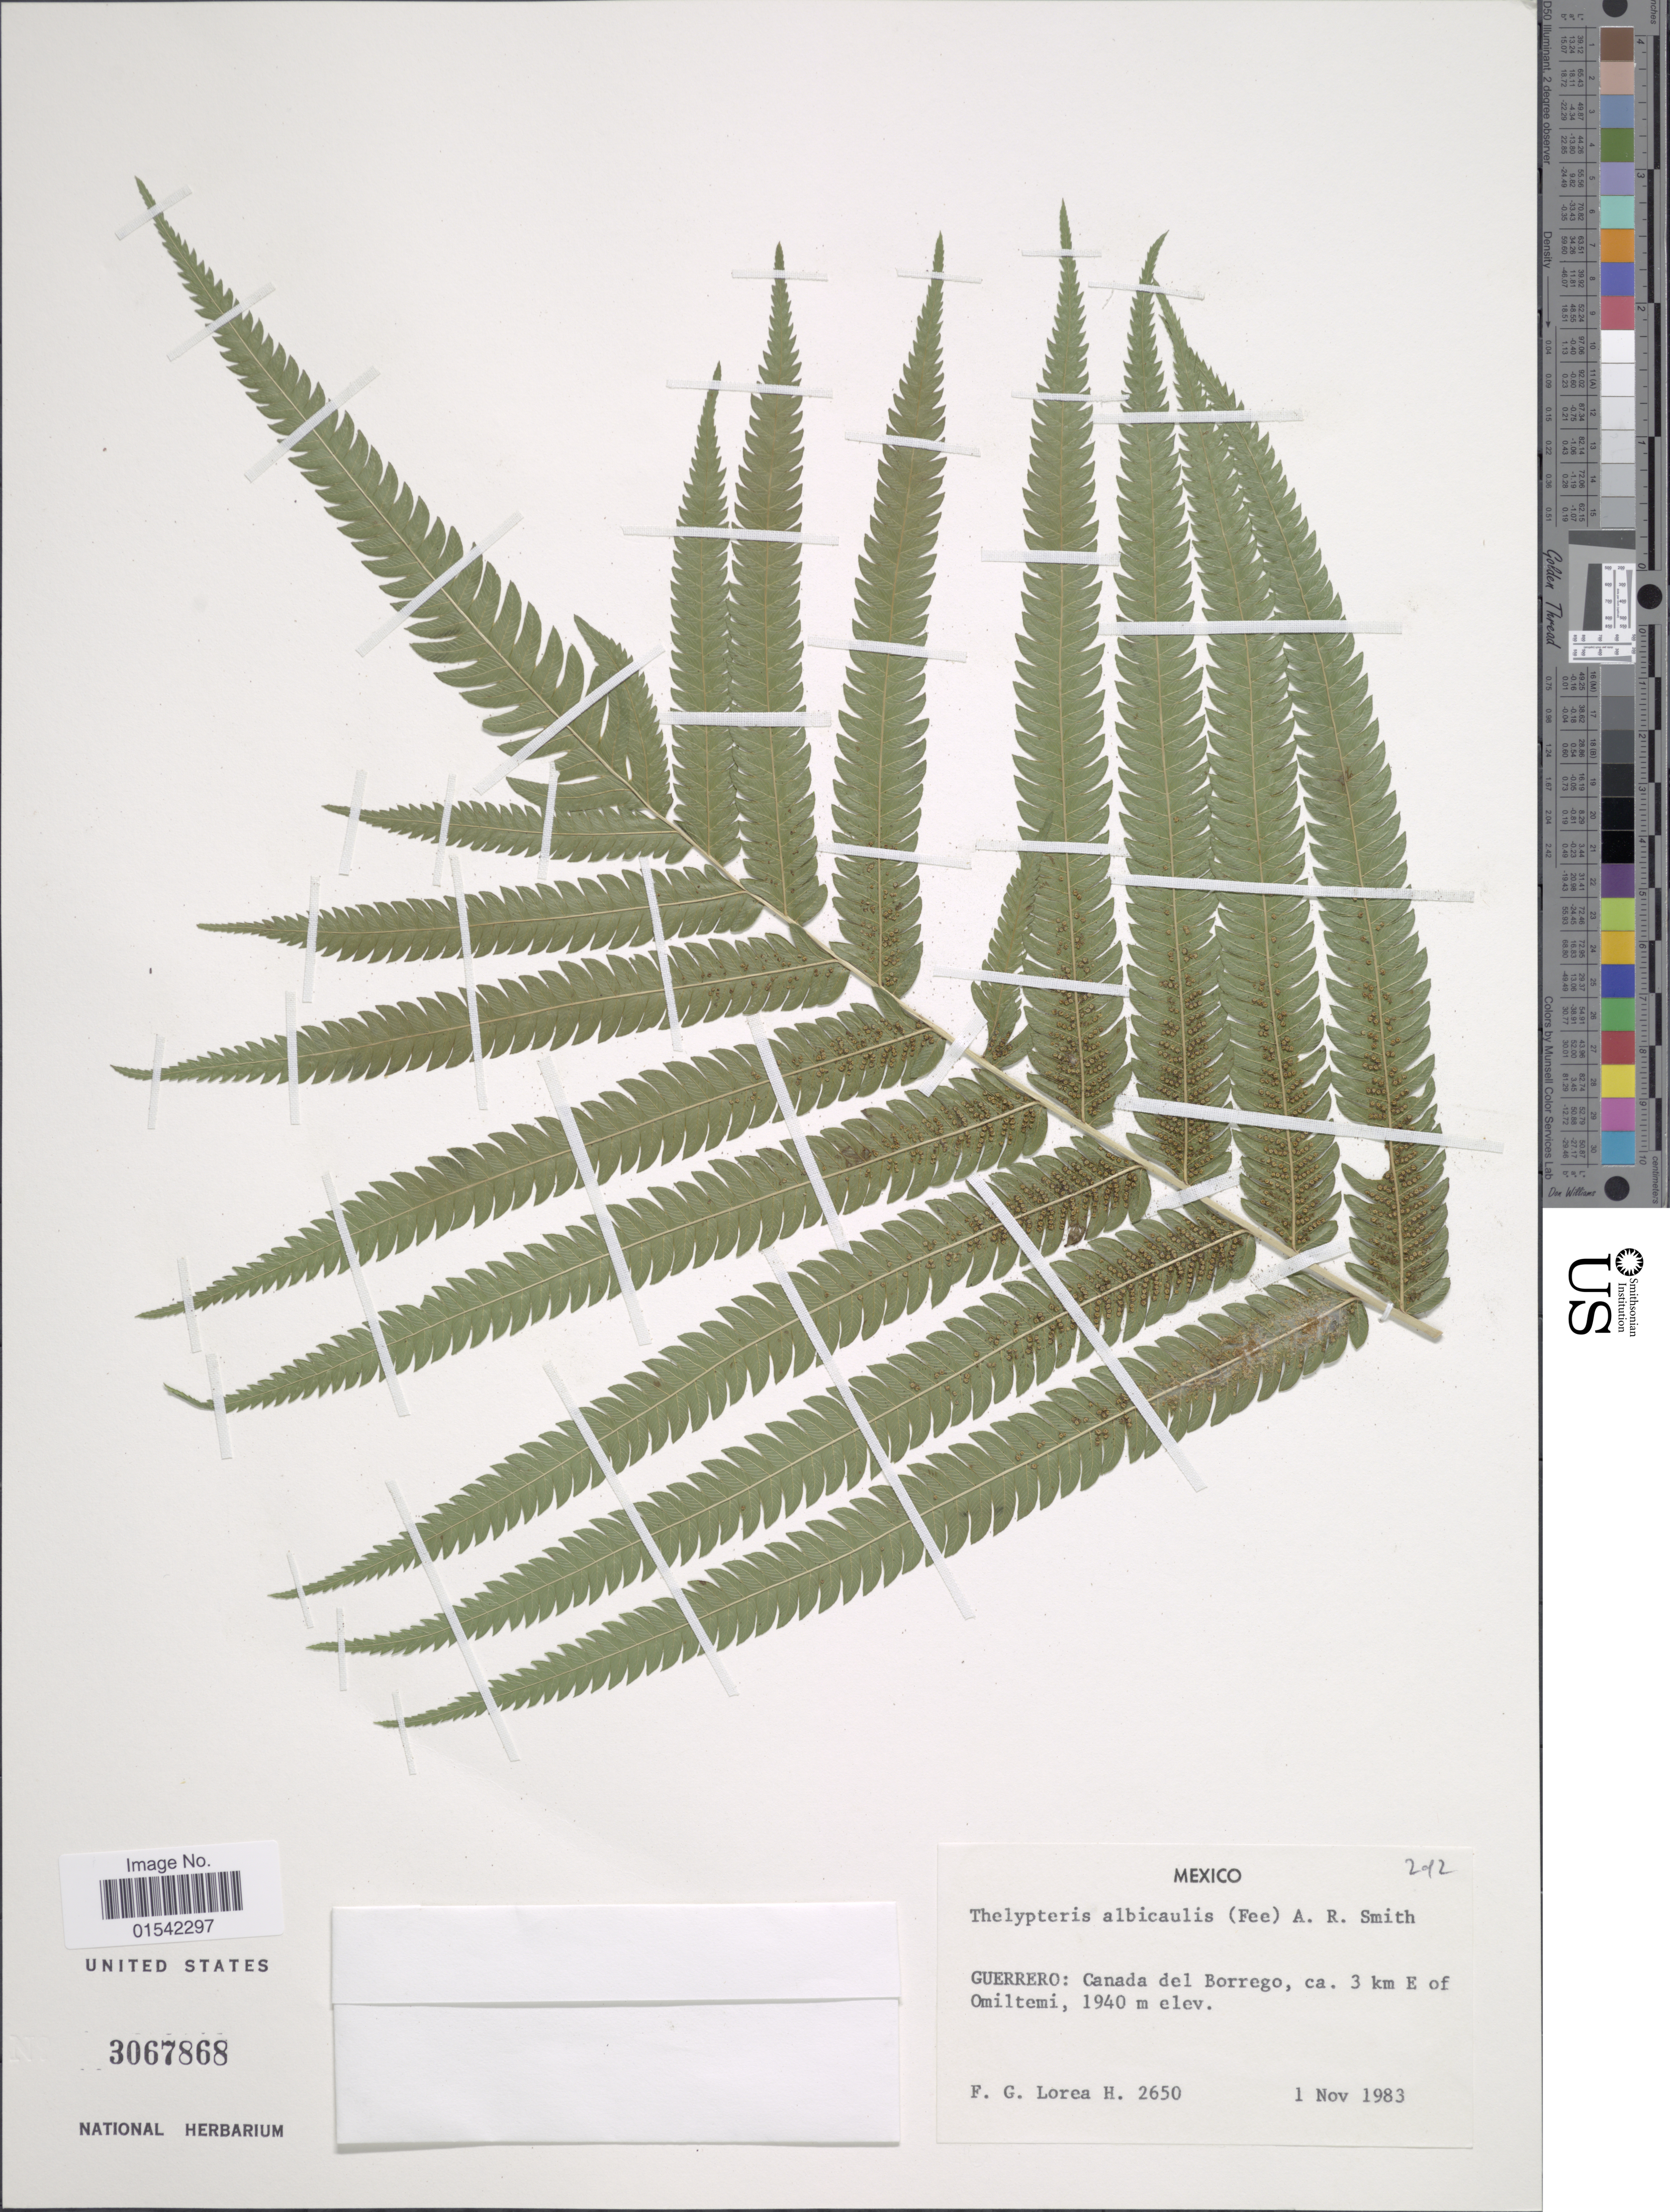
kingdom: Plantae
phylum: Tracheophyta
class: Polypodiopsida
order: Polypodiales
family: Thelypteridaceae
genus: Cyclosorus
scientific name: Cyclosorus albicaulis (Fée) comb. nov., ined 2015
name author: (Fée)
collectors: F. Lorea-Hernandez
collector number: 2650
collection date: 1983-11-01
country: Mexico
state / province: Guerrero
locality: Canada del Borrego, ca. 3 km E of Omiltemi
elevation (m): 1940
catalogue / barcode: US 3067868